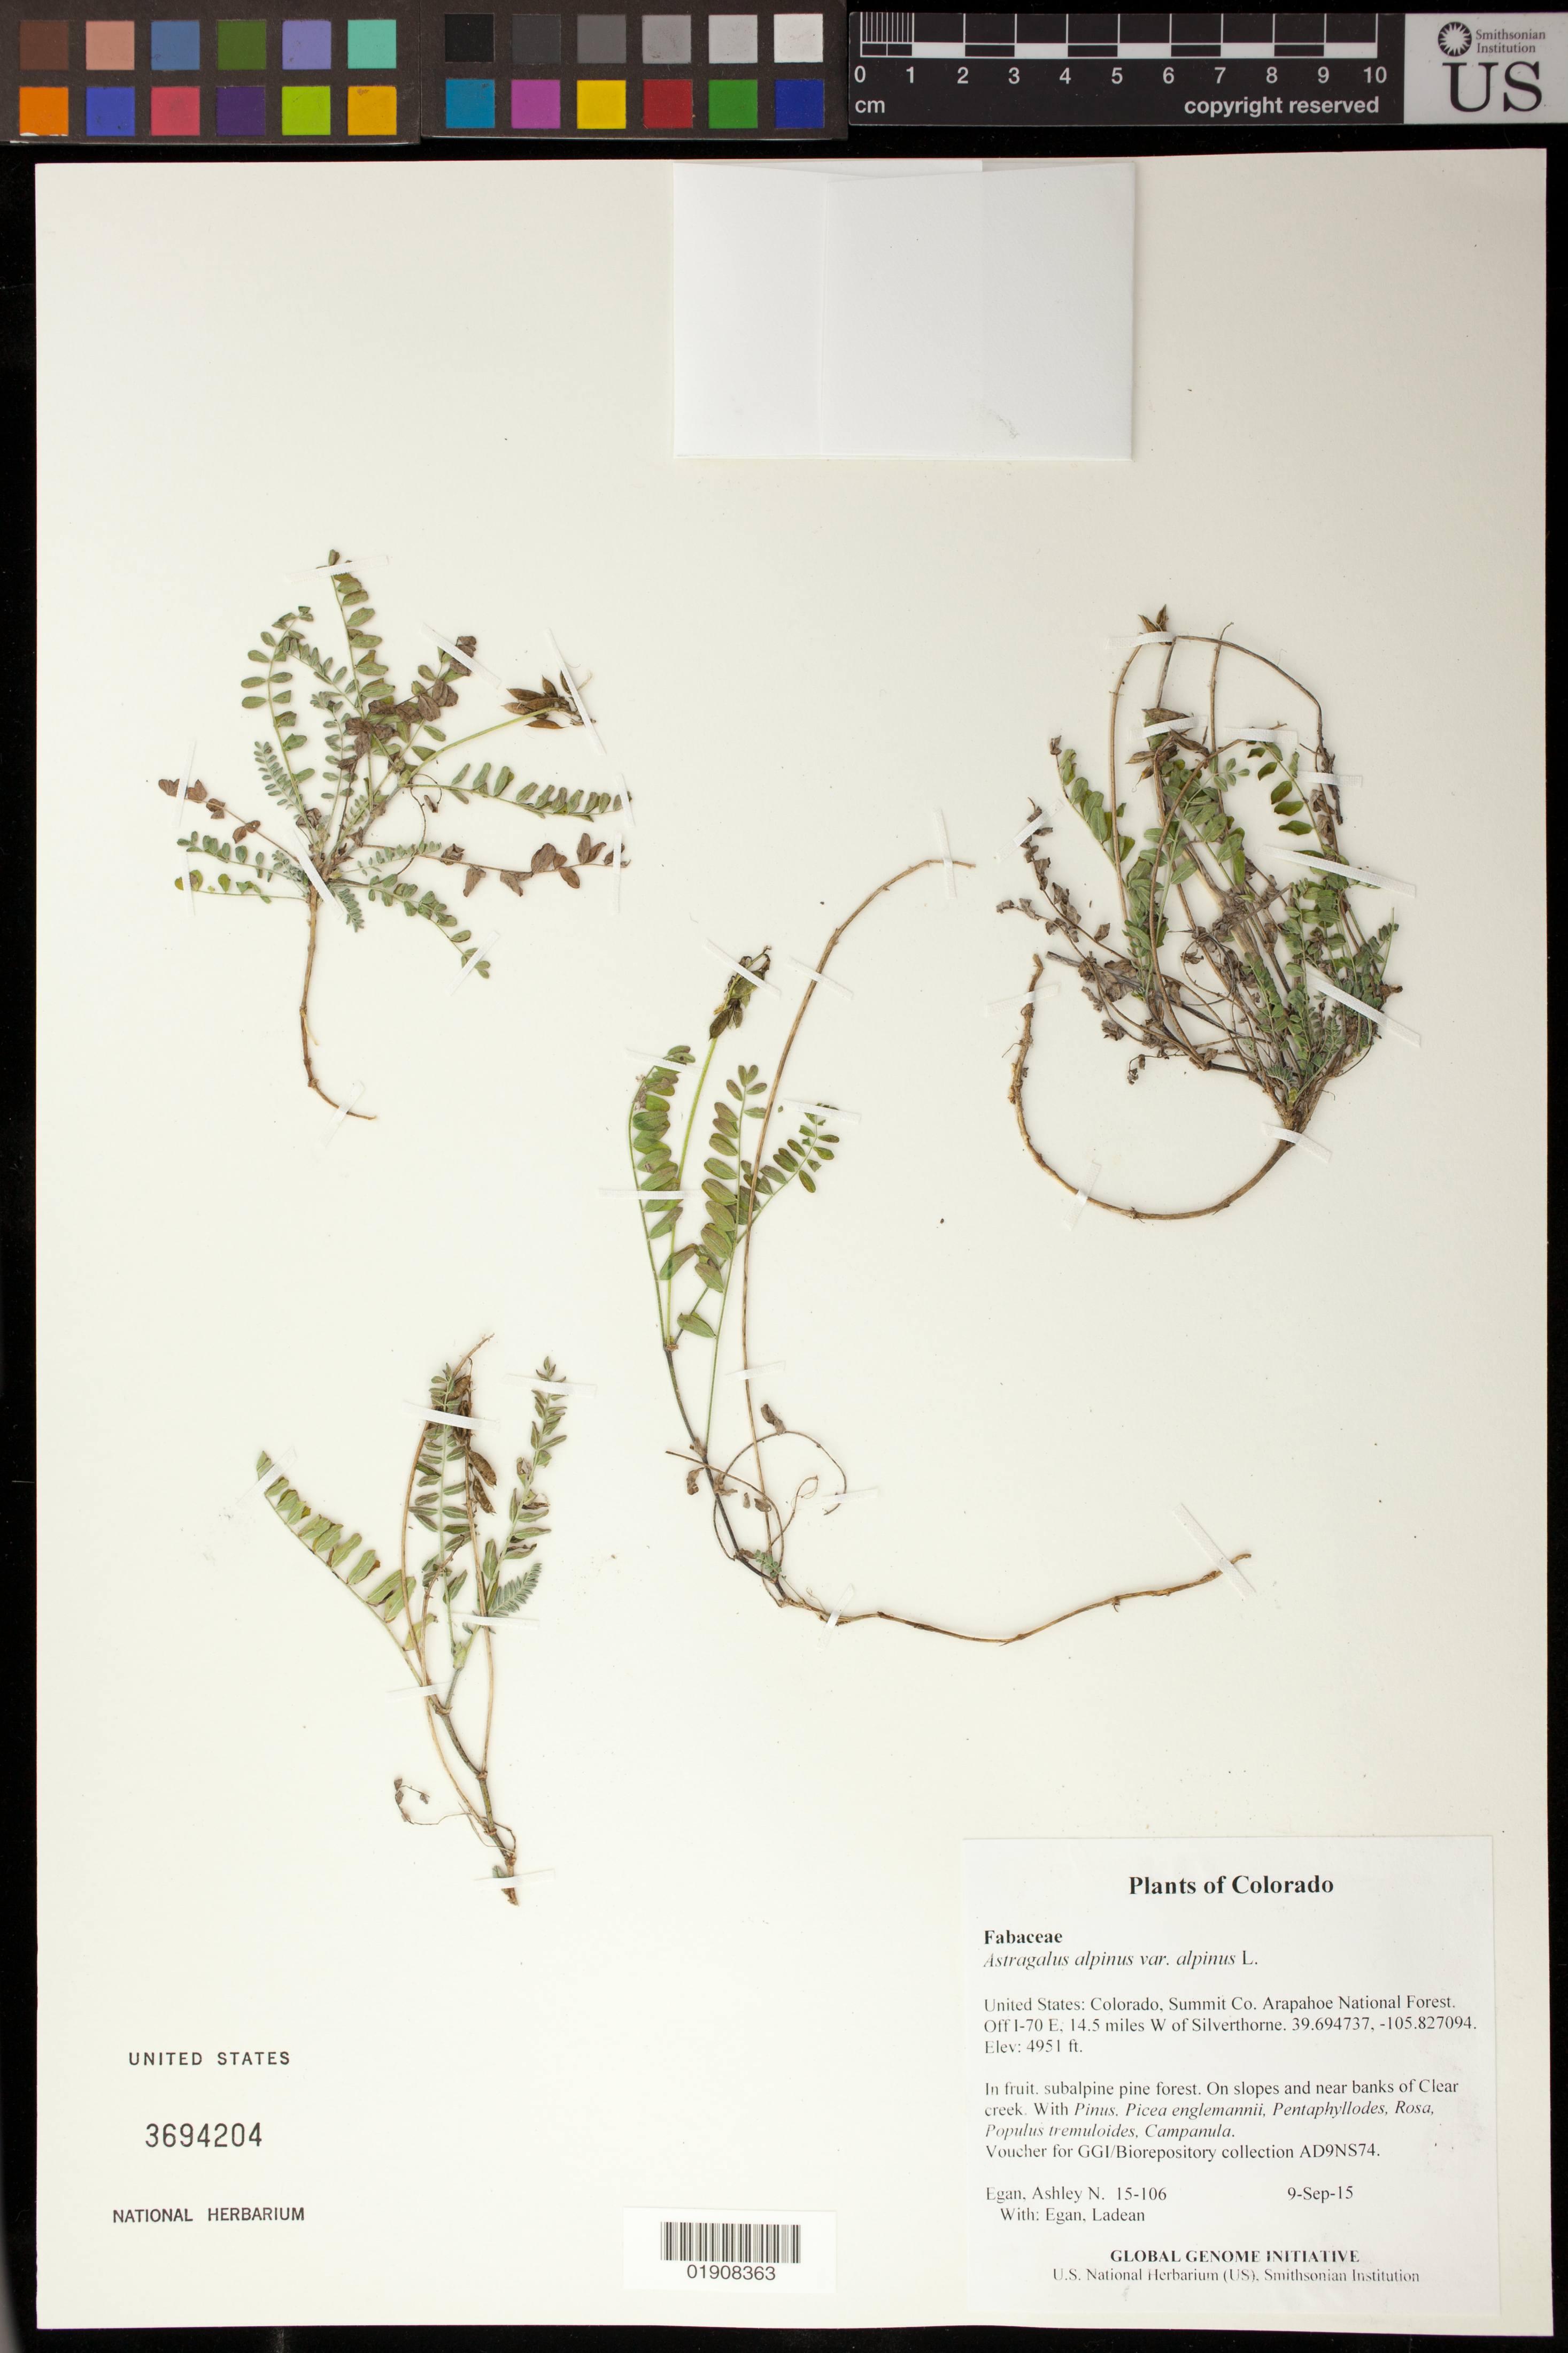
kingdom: Plantae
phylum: Tracheophyta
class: Magnoliopsida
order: Fabales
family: Fabaceae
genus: Astragalus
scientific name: Astragalus alpinus var. alpinus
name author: L.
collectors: A. N. Egan & L. Egan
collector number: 15-106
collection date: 2015-09-09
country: United States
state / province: Colorado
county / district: Summit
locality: Arapahoe National Forest. Off I-70 E, 14.5 miles W of Silverthorne.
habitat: subalpine pine forest. On slopes and near banks of Clear creek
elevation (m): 1509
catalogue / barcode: US 3694204